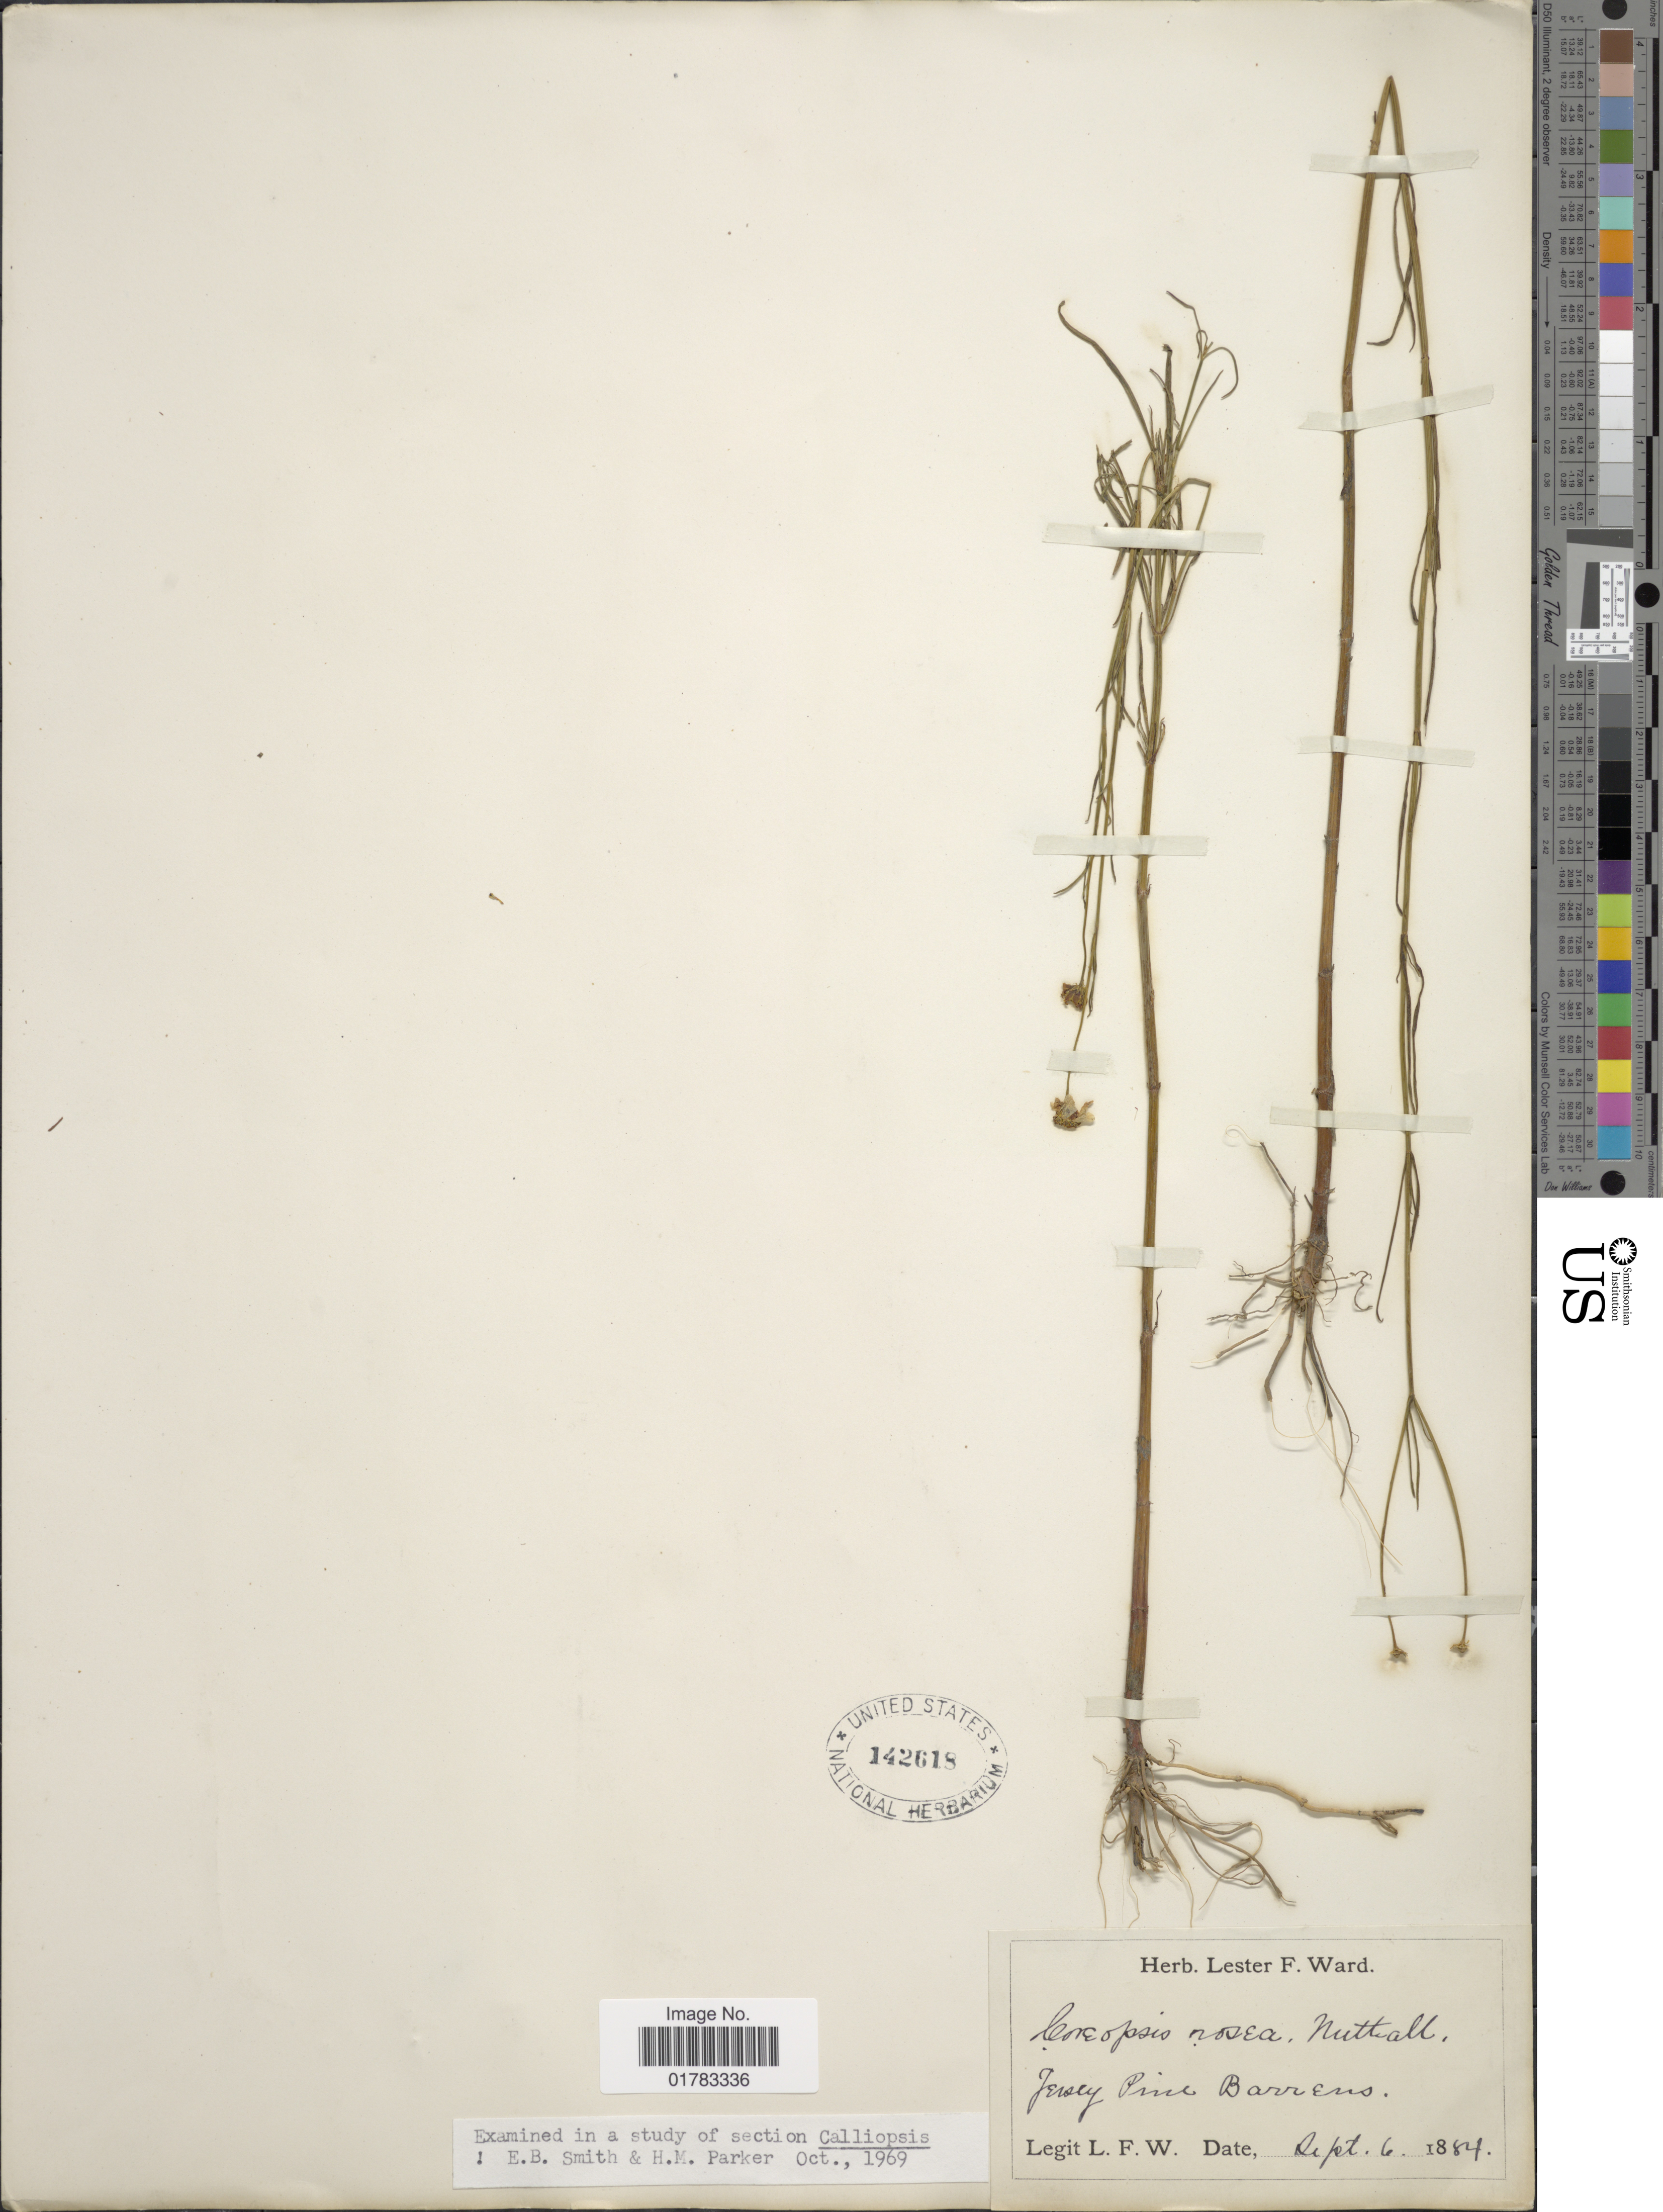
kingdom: Plantae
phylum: Tracheophyta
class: Magnoliopsida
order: Asterales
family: Asteraceae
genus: Coreopsis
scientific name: Coreopsis rosea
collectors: L. F. Ward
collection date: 1884-09-06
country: United States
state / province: New Jersey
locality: Jersey Pine Barrens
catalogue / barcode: US 142618